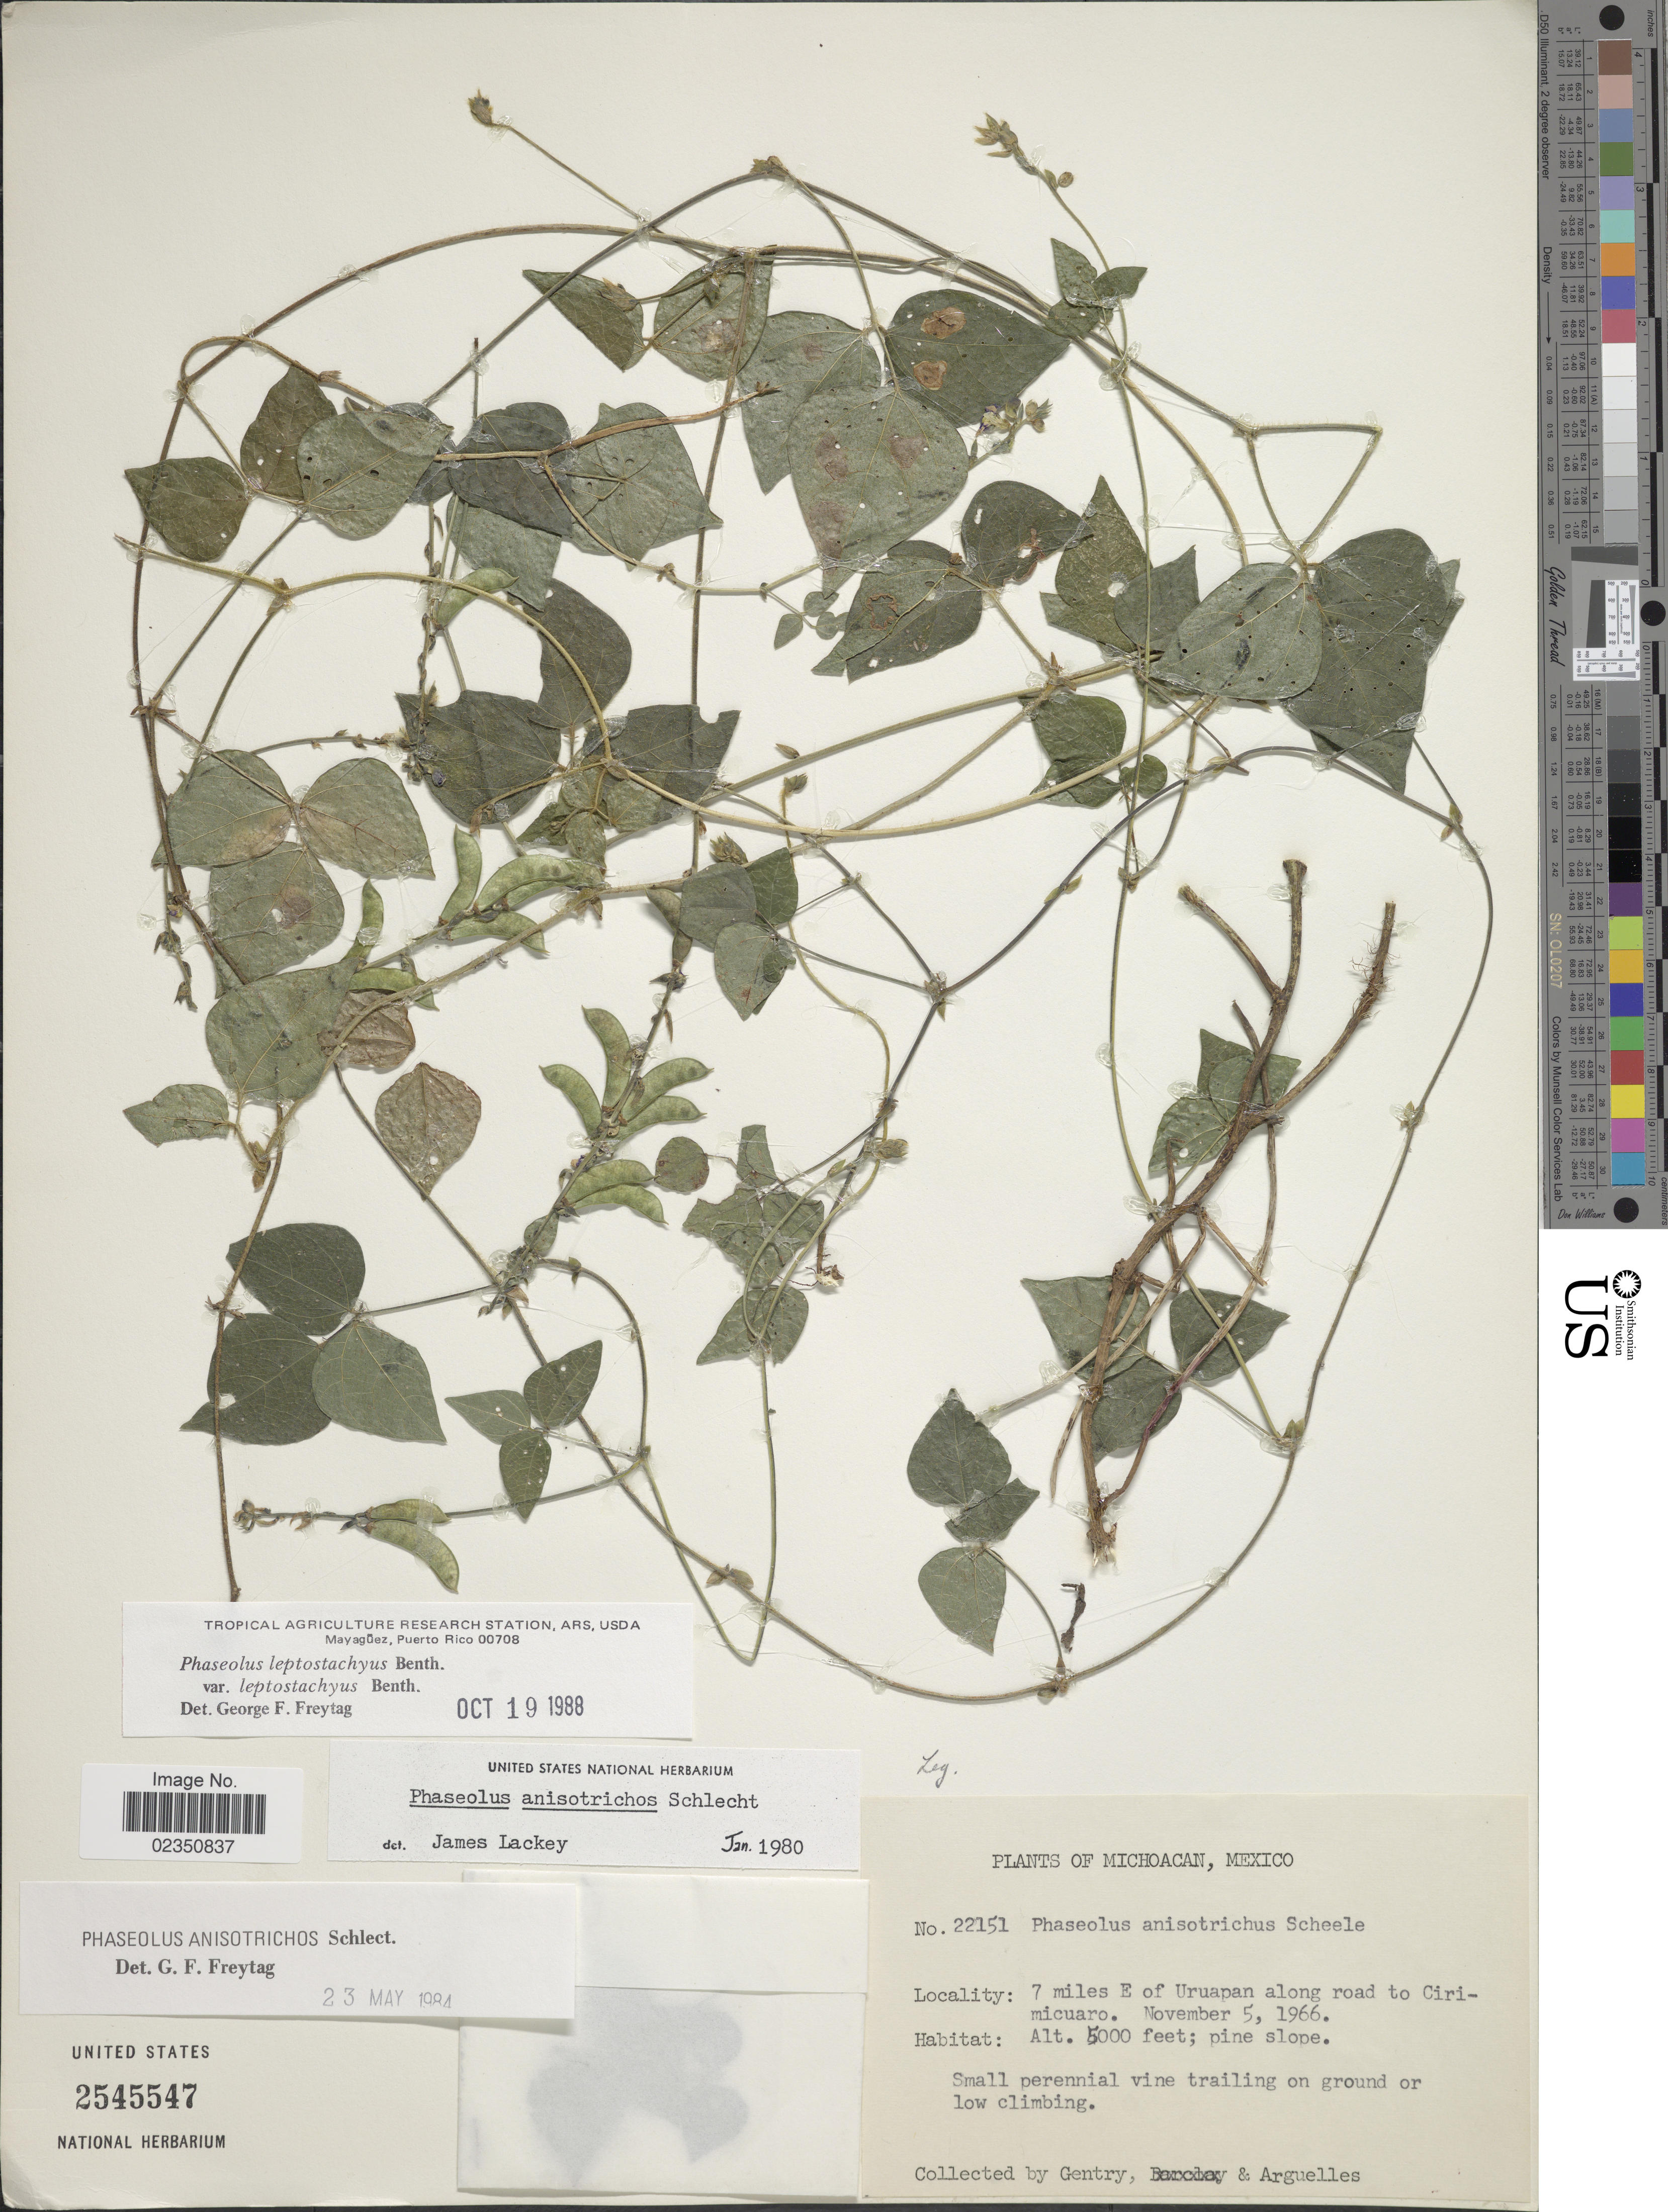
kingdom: Plantae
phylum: Tracheophyta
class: Magnoliopsida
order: Fabales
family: Fabaceae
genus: Phaseolus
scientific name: Phaseolus leptostachyus var. leptostachyus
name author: Benth.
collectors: Gentry, -- & Arguelles, --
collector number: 22151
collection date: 1966-11-05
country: Mexico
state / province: Michoacán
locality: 7 miles E of Uruapa along road to Cirimicuaro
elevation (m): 1524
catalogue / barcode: US 2545547